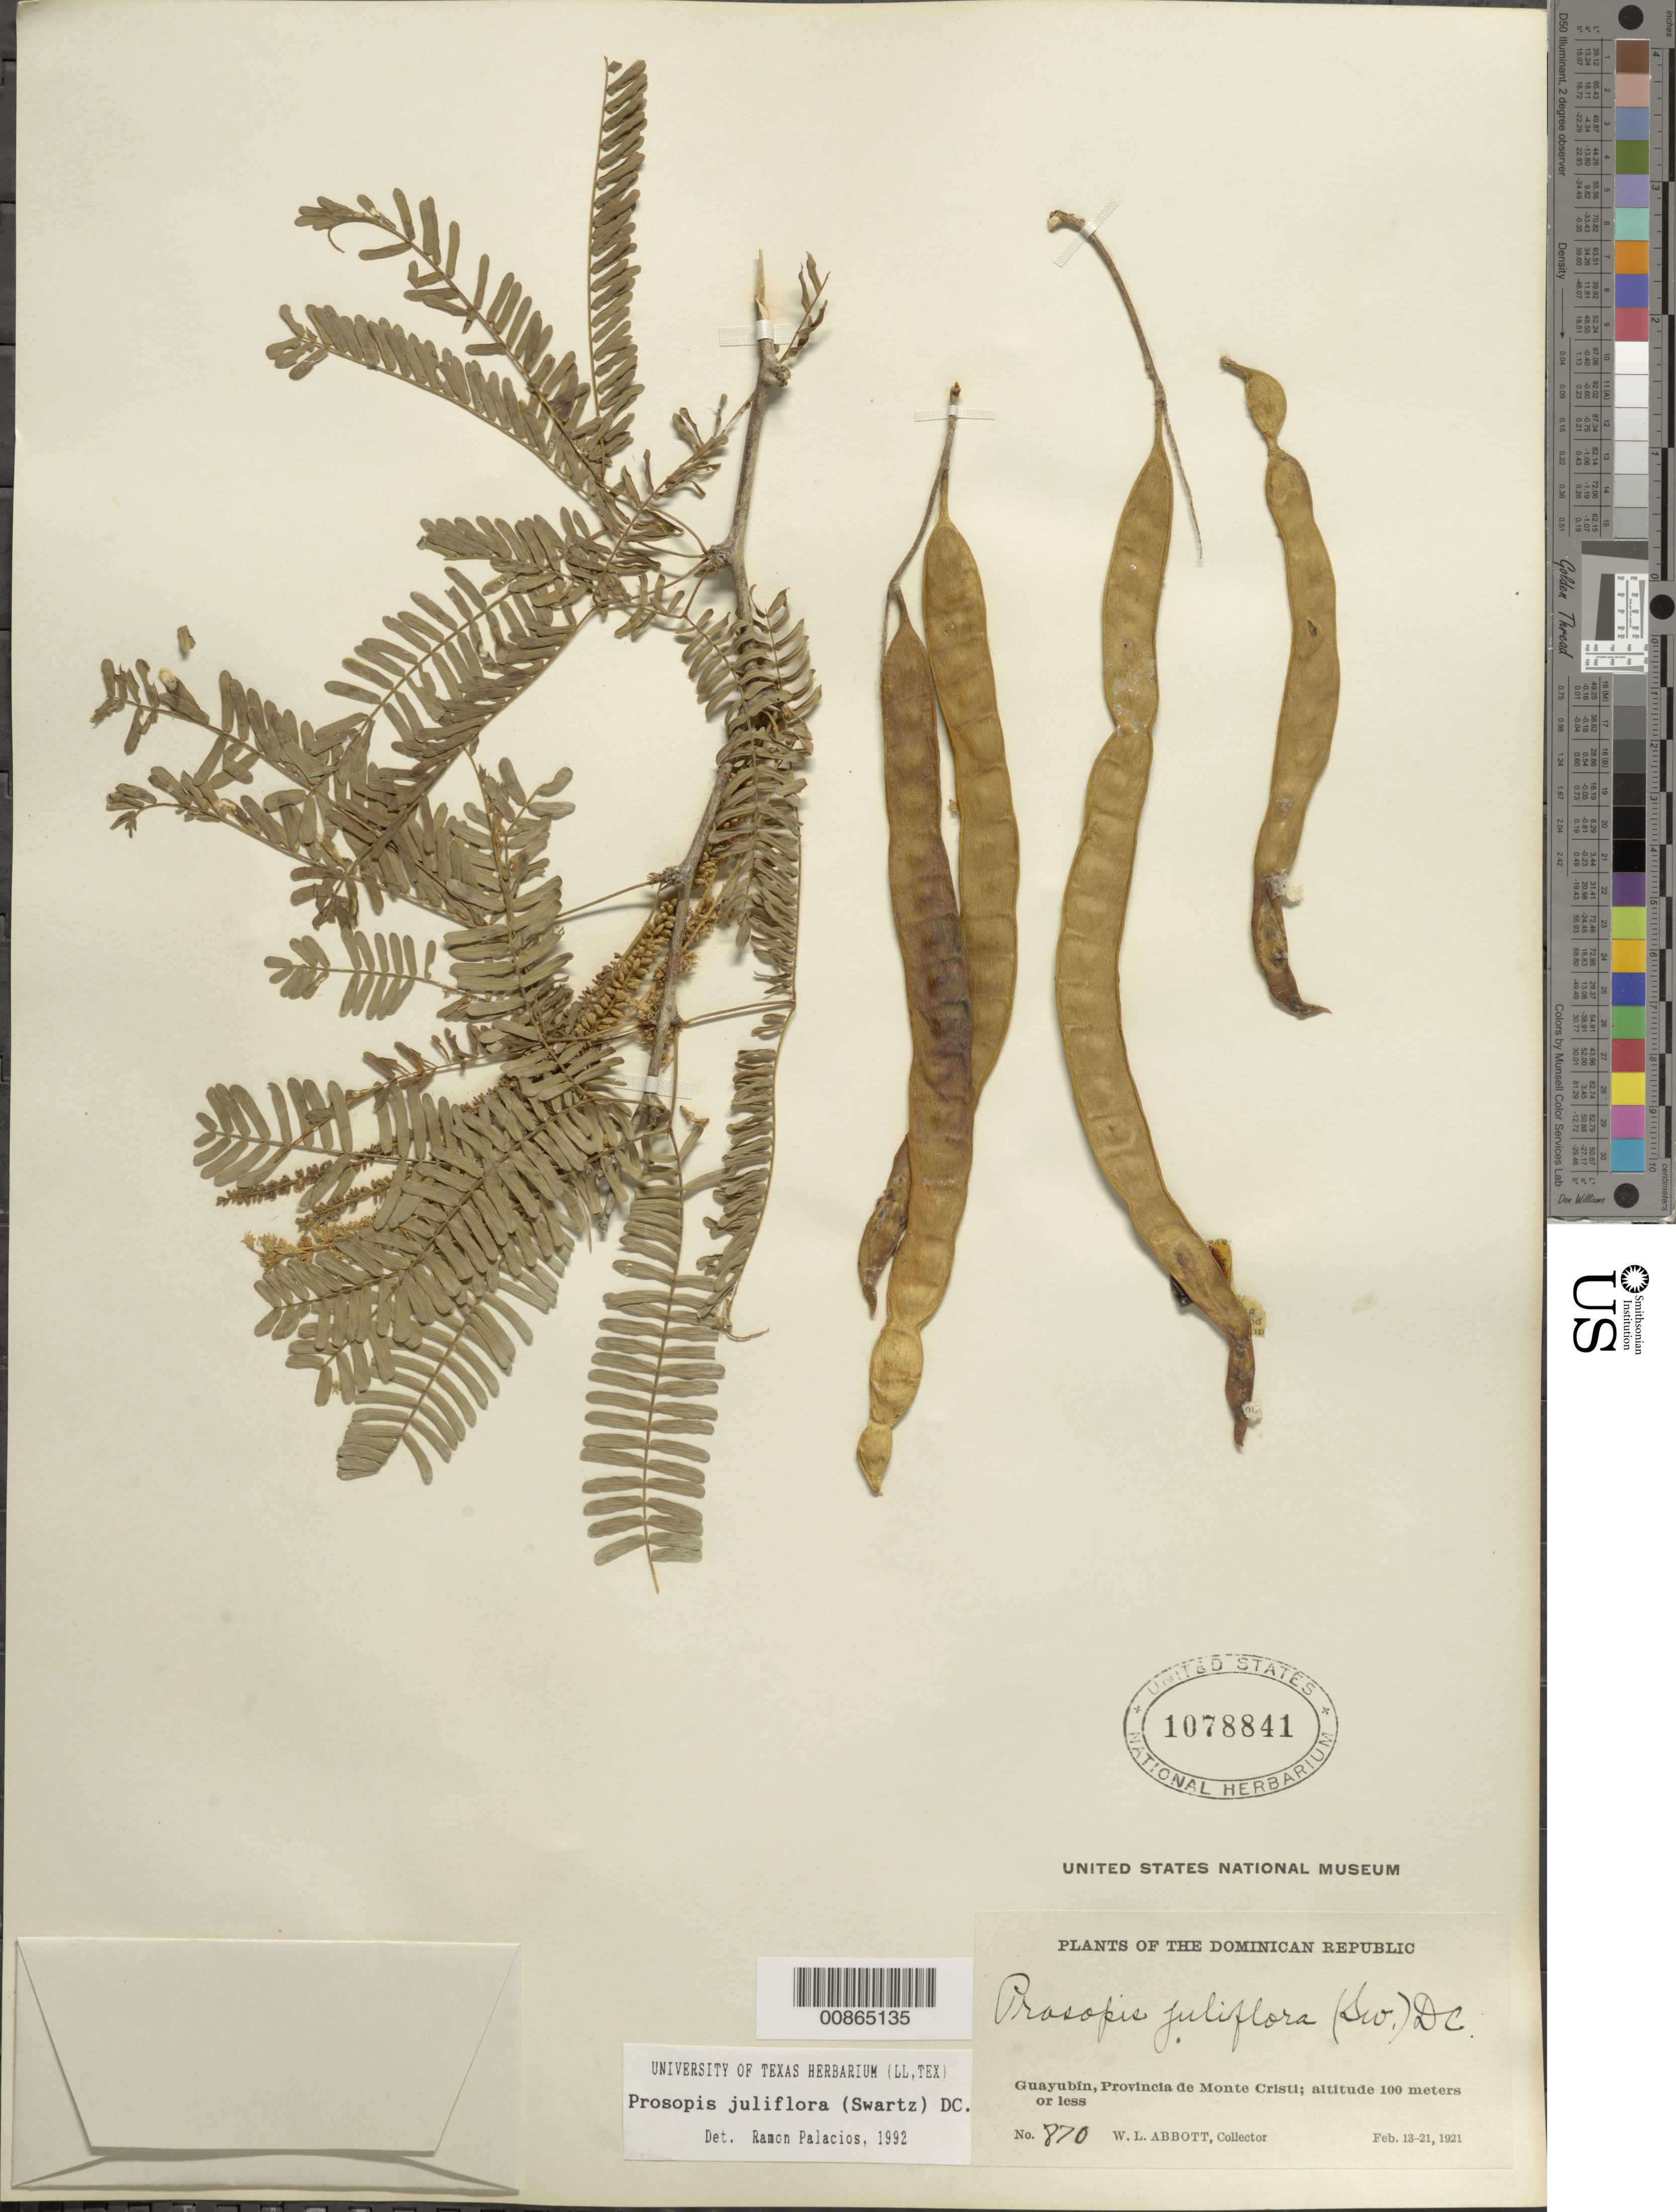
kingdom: Plantae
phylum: Tracheophyta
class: Magnoliopsida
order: Fabales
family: Fabaceae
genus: Neltuma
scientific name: Neltuma juliflora var. juliflora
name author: (Sw.) Raf.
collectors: W. L. Abbott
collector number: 870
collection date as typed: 13 Feb 1921 to 21 Feb 1921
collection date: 1921-02-13/1921-02-21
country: Dominican Republic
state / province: Monte Cristi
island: Hispaniola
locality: Guayubín.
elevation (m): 100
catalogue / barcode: US 1078841